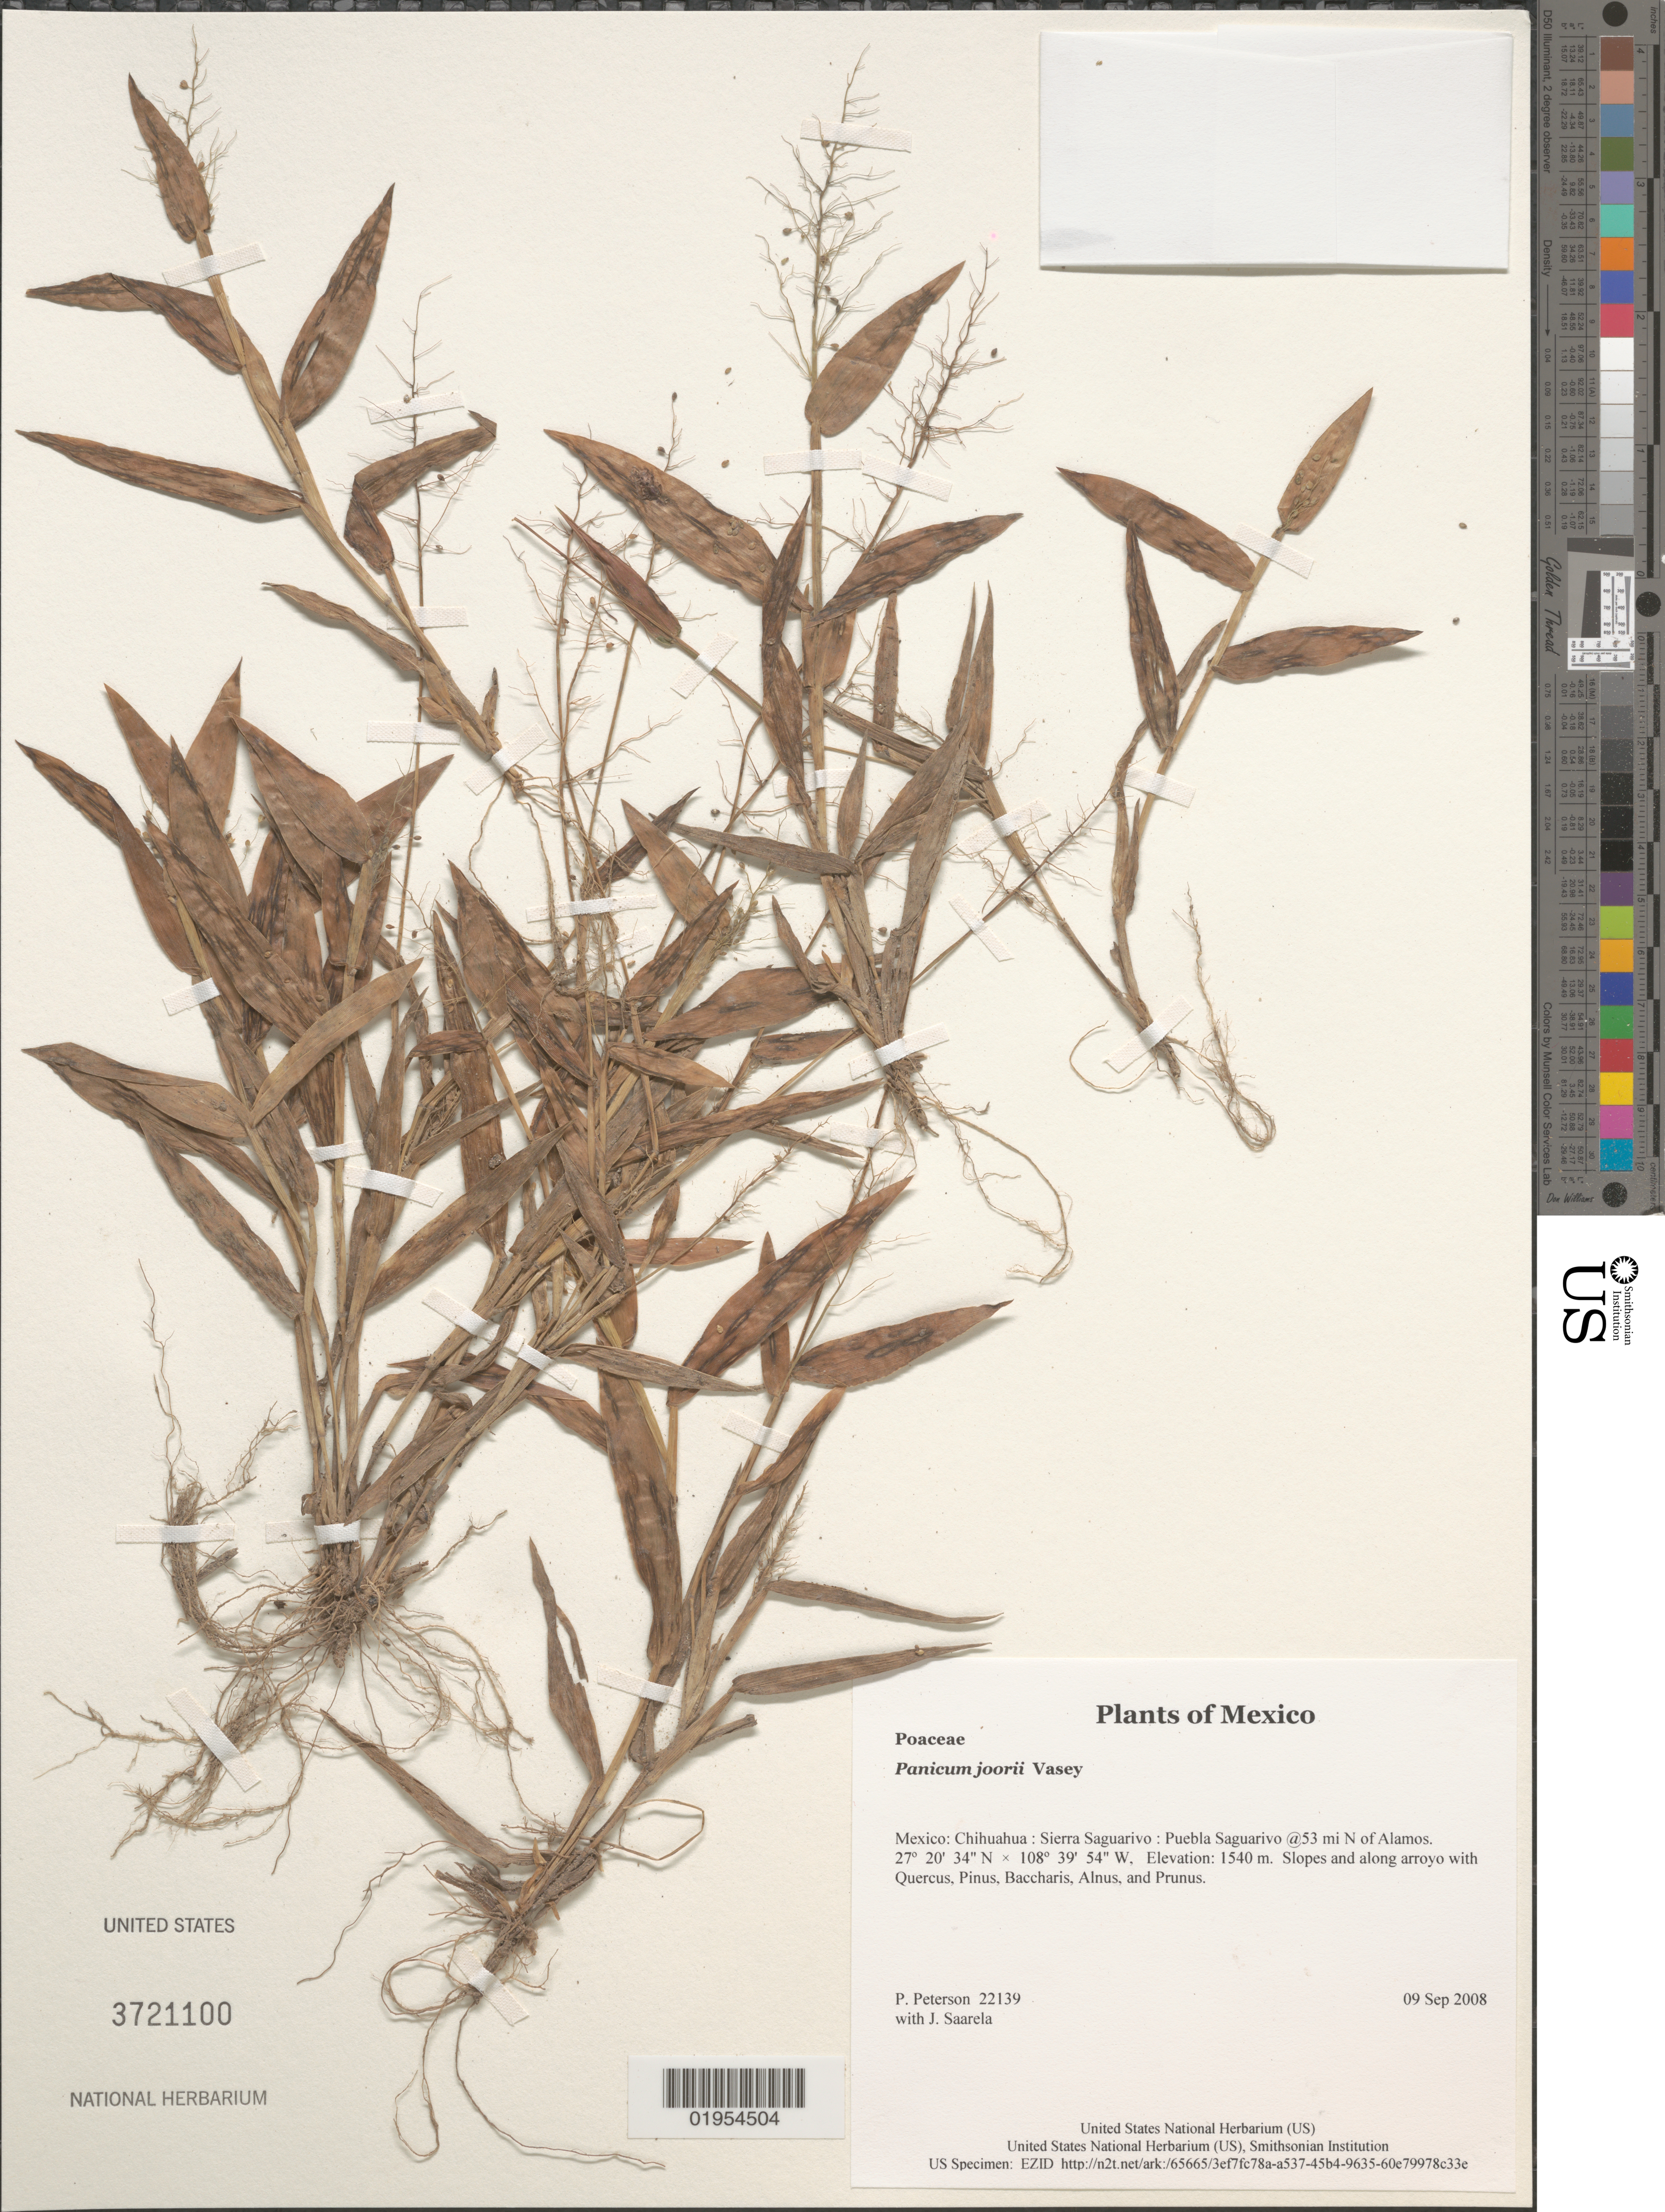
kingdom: Plantae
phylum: Tracheophyta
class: Liliopsida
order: Poales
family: Poaceae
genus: Panicum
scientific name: Panicum sp.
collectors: P. M. Peterson & J. Saarela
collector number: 22139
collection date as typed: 09 Sep 2008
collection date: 2008-09-09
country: Mexico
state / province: Chihuahua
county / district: Sierra Saguarivo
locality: Puebla Saguarivo @53 mi N of Alamos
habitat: Slopes and along arroyo with Quercus, Pinus, Baccharis, Alnus, and Prunus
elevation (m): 1540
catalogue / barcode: US 3721100